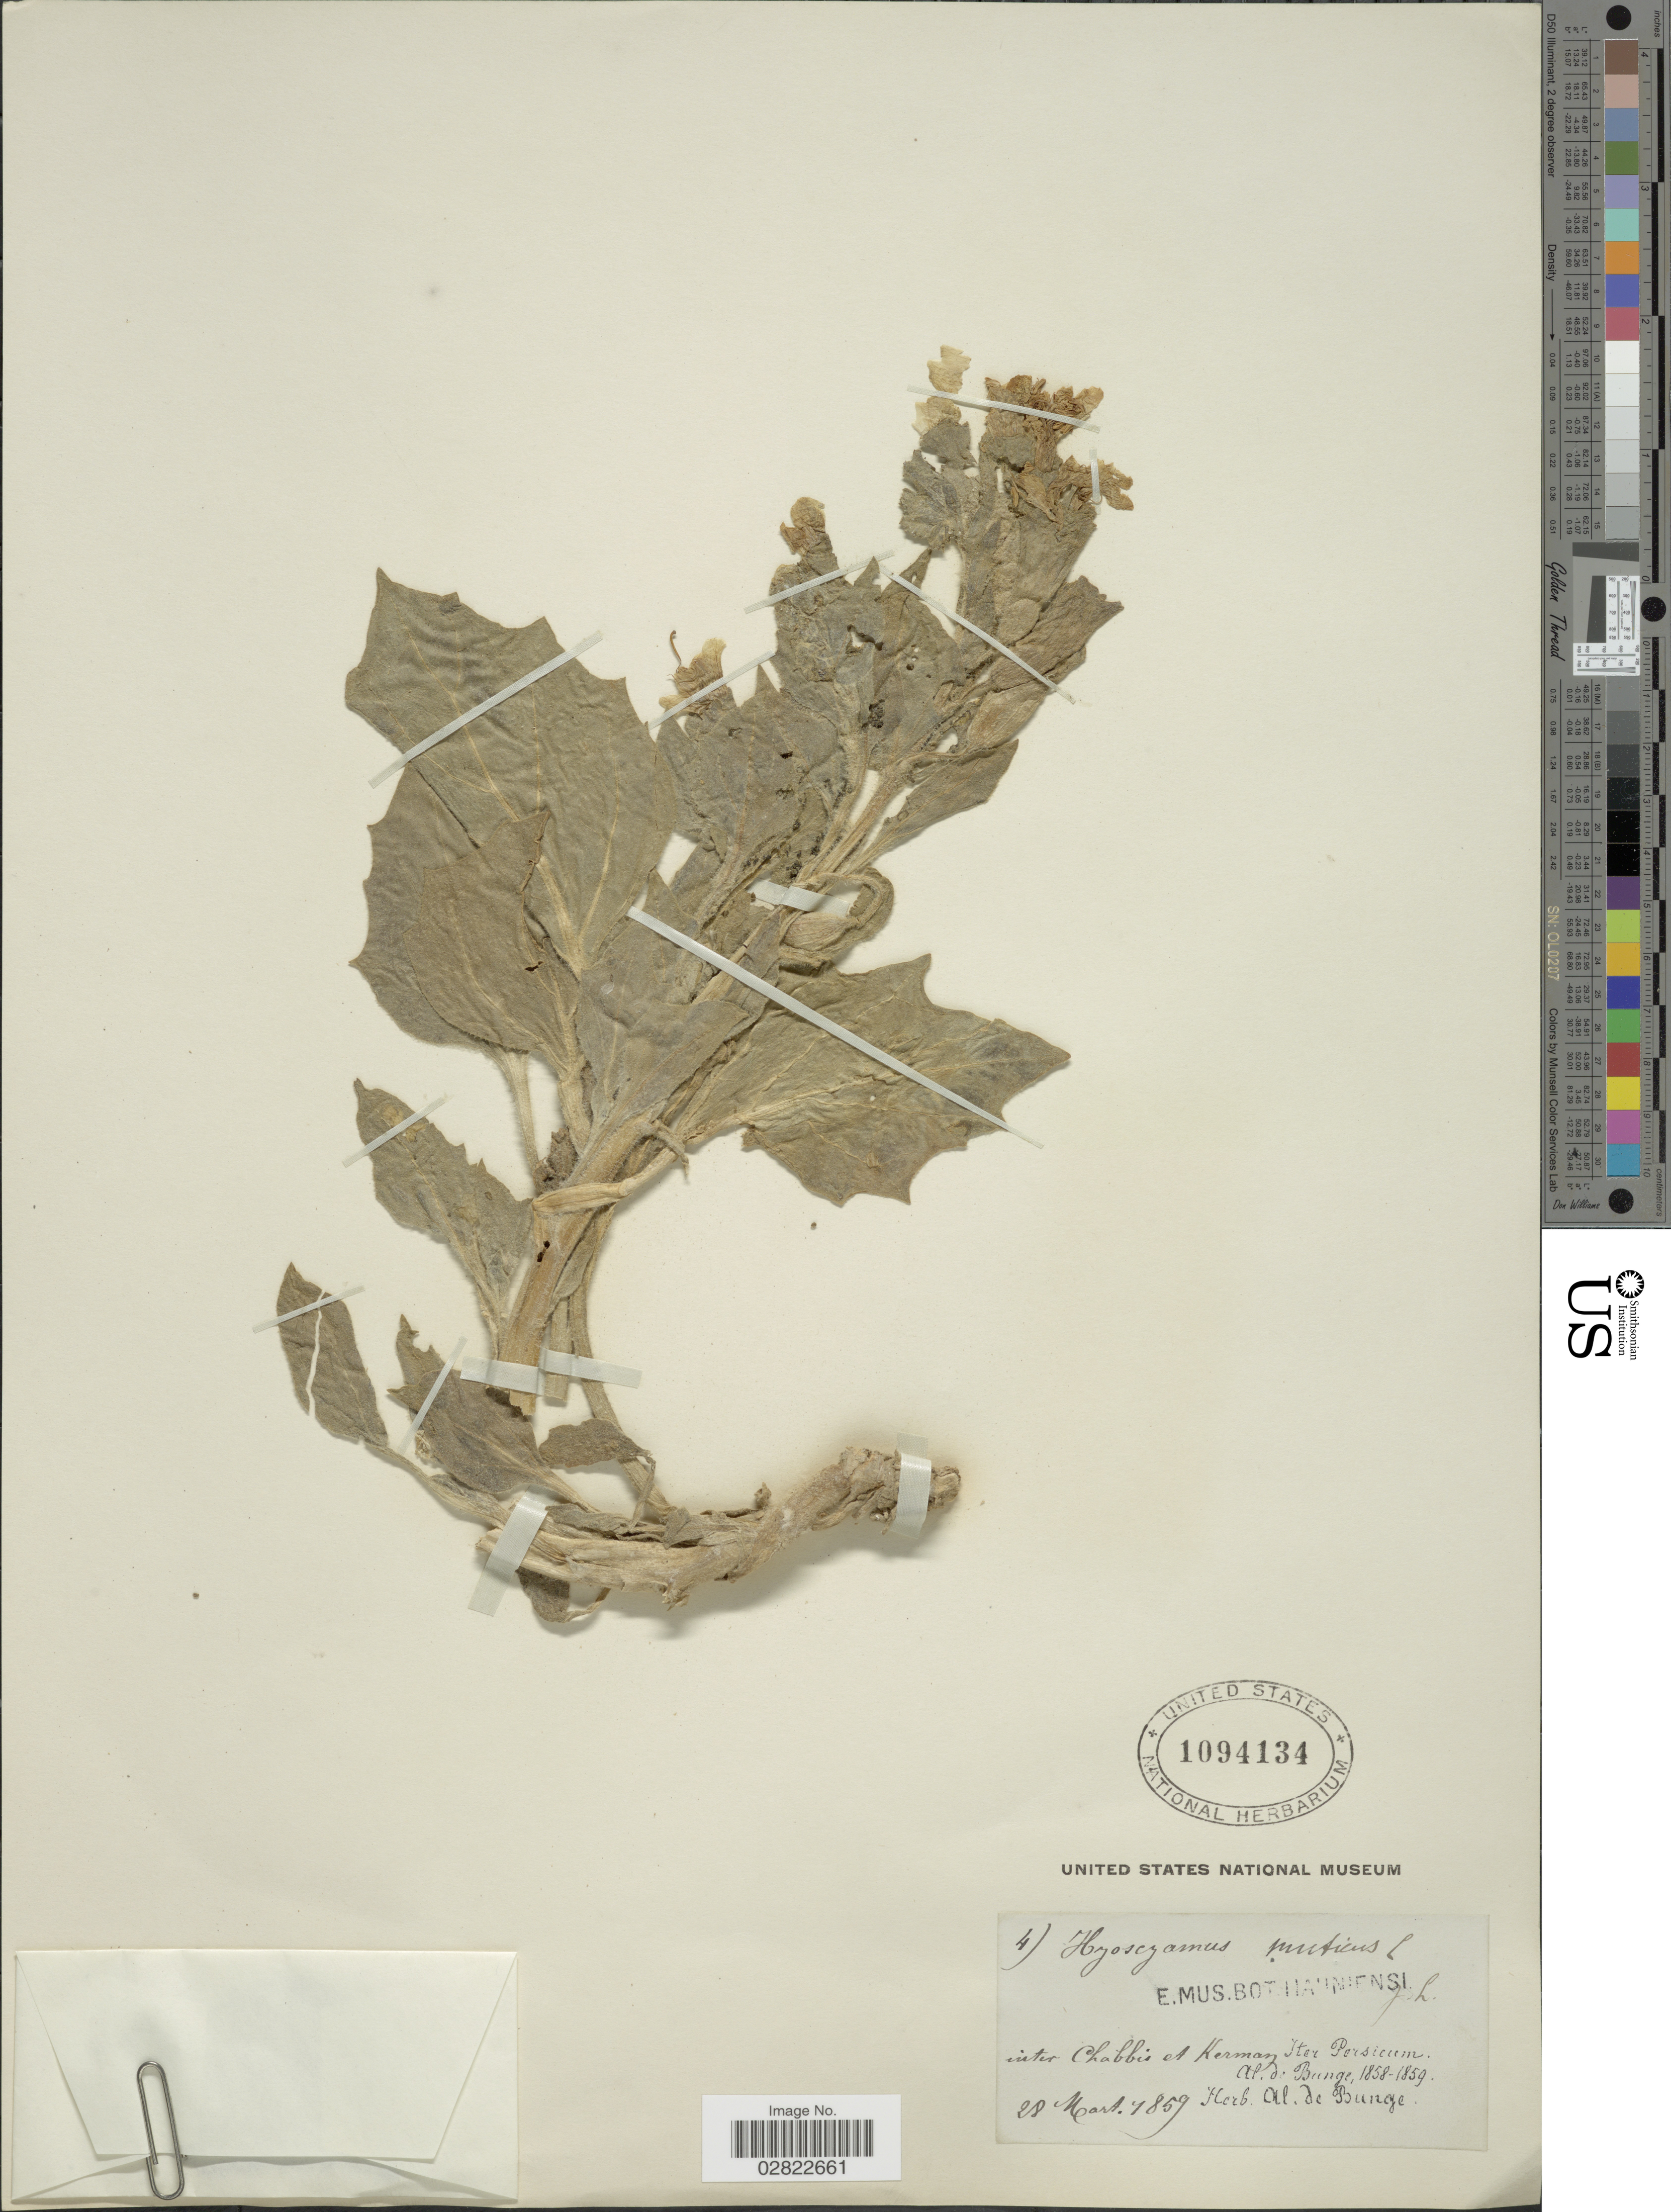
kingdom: Plantae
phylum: Tracheophyta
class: Magnoliopsida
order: Solanales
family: Solanaceae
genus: Hyoscyamus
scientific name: Hyoscyamus muticus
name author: L.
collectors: A. de Bunge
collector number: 4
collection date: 1859-03-28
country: Iran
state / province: Kerman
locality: Inter Chabbis et Kerman, Iter Persicum.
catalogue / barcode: US 1094134